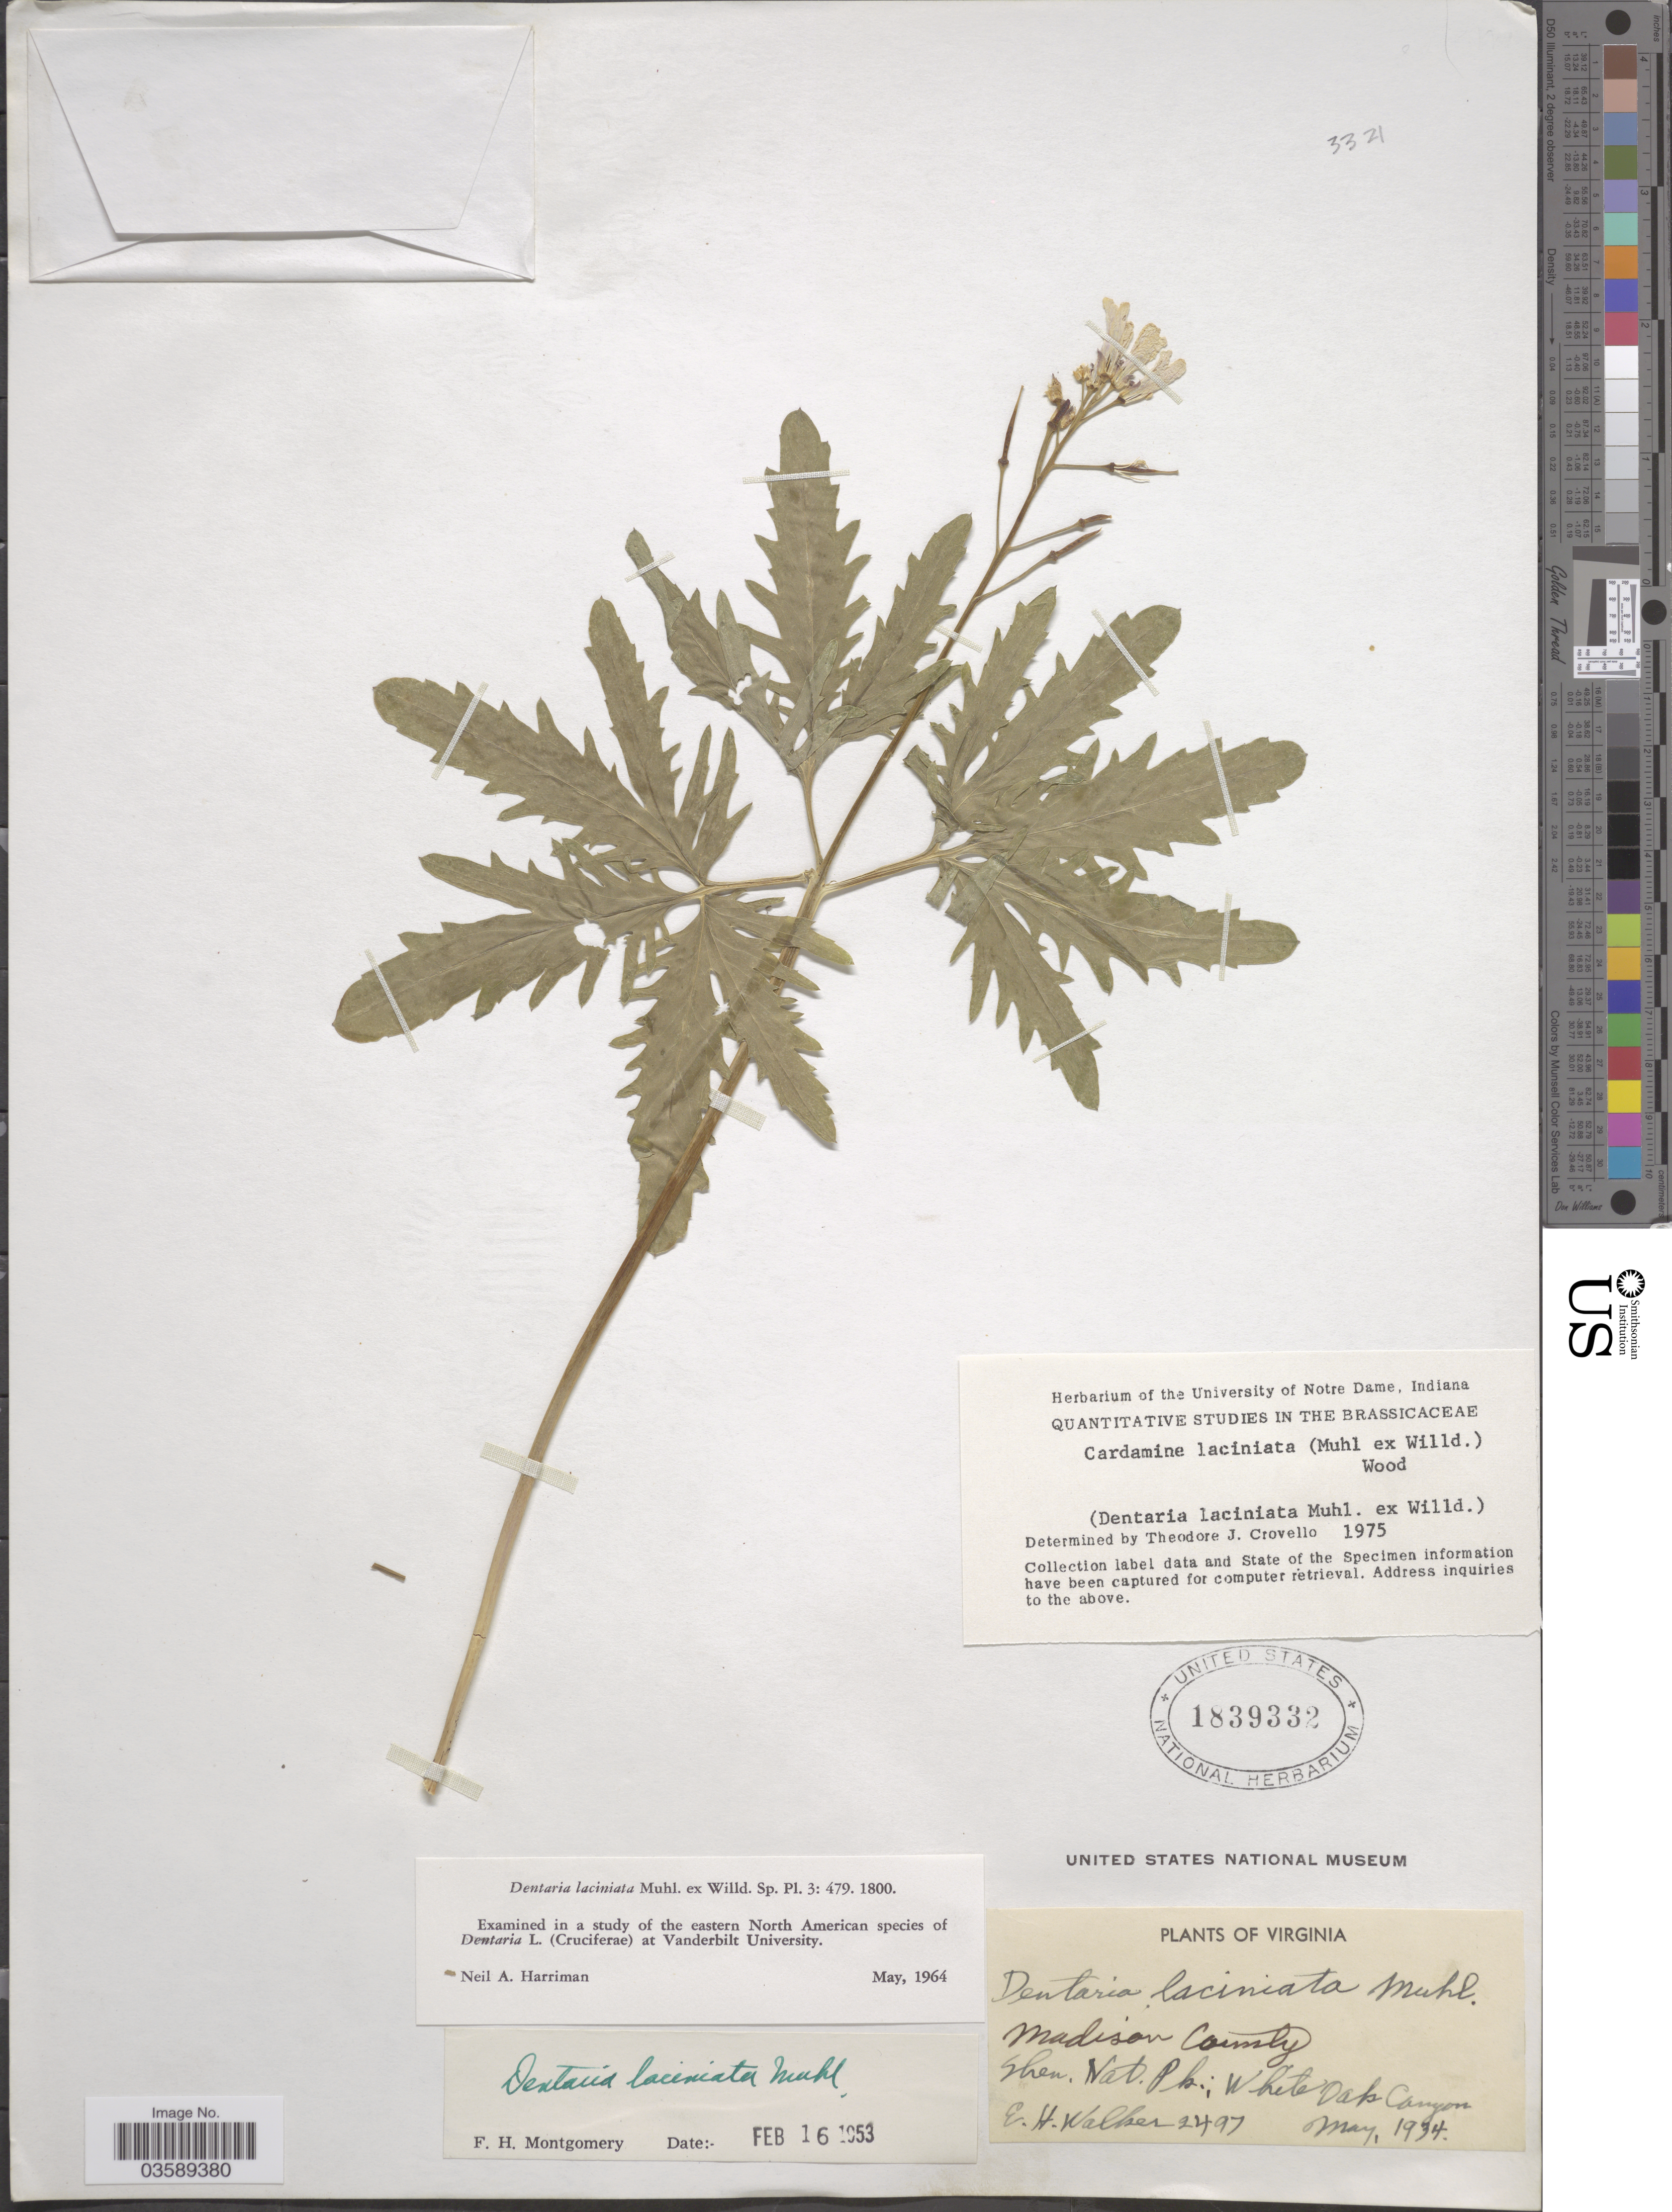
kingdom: Plantae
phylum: Tracheophyta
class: Magnoliopsida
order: Brassicales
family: Brassicaceae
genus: Cardamine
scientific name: Cardamine laciniata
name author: (Hook.) Steud.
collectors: E. H. Walker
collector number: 2497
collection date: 1934-05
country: United States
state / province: Virginia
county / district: Madison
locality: Shen. Nat. Pk, White Oak Canyon.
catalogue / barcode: US 1839332